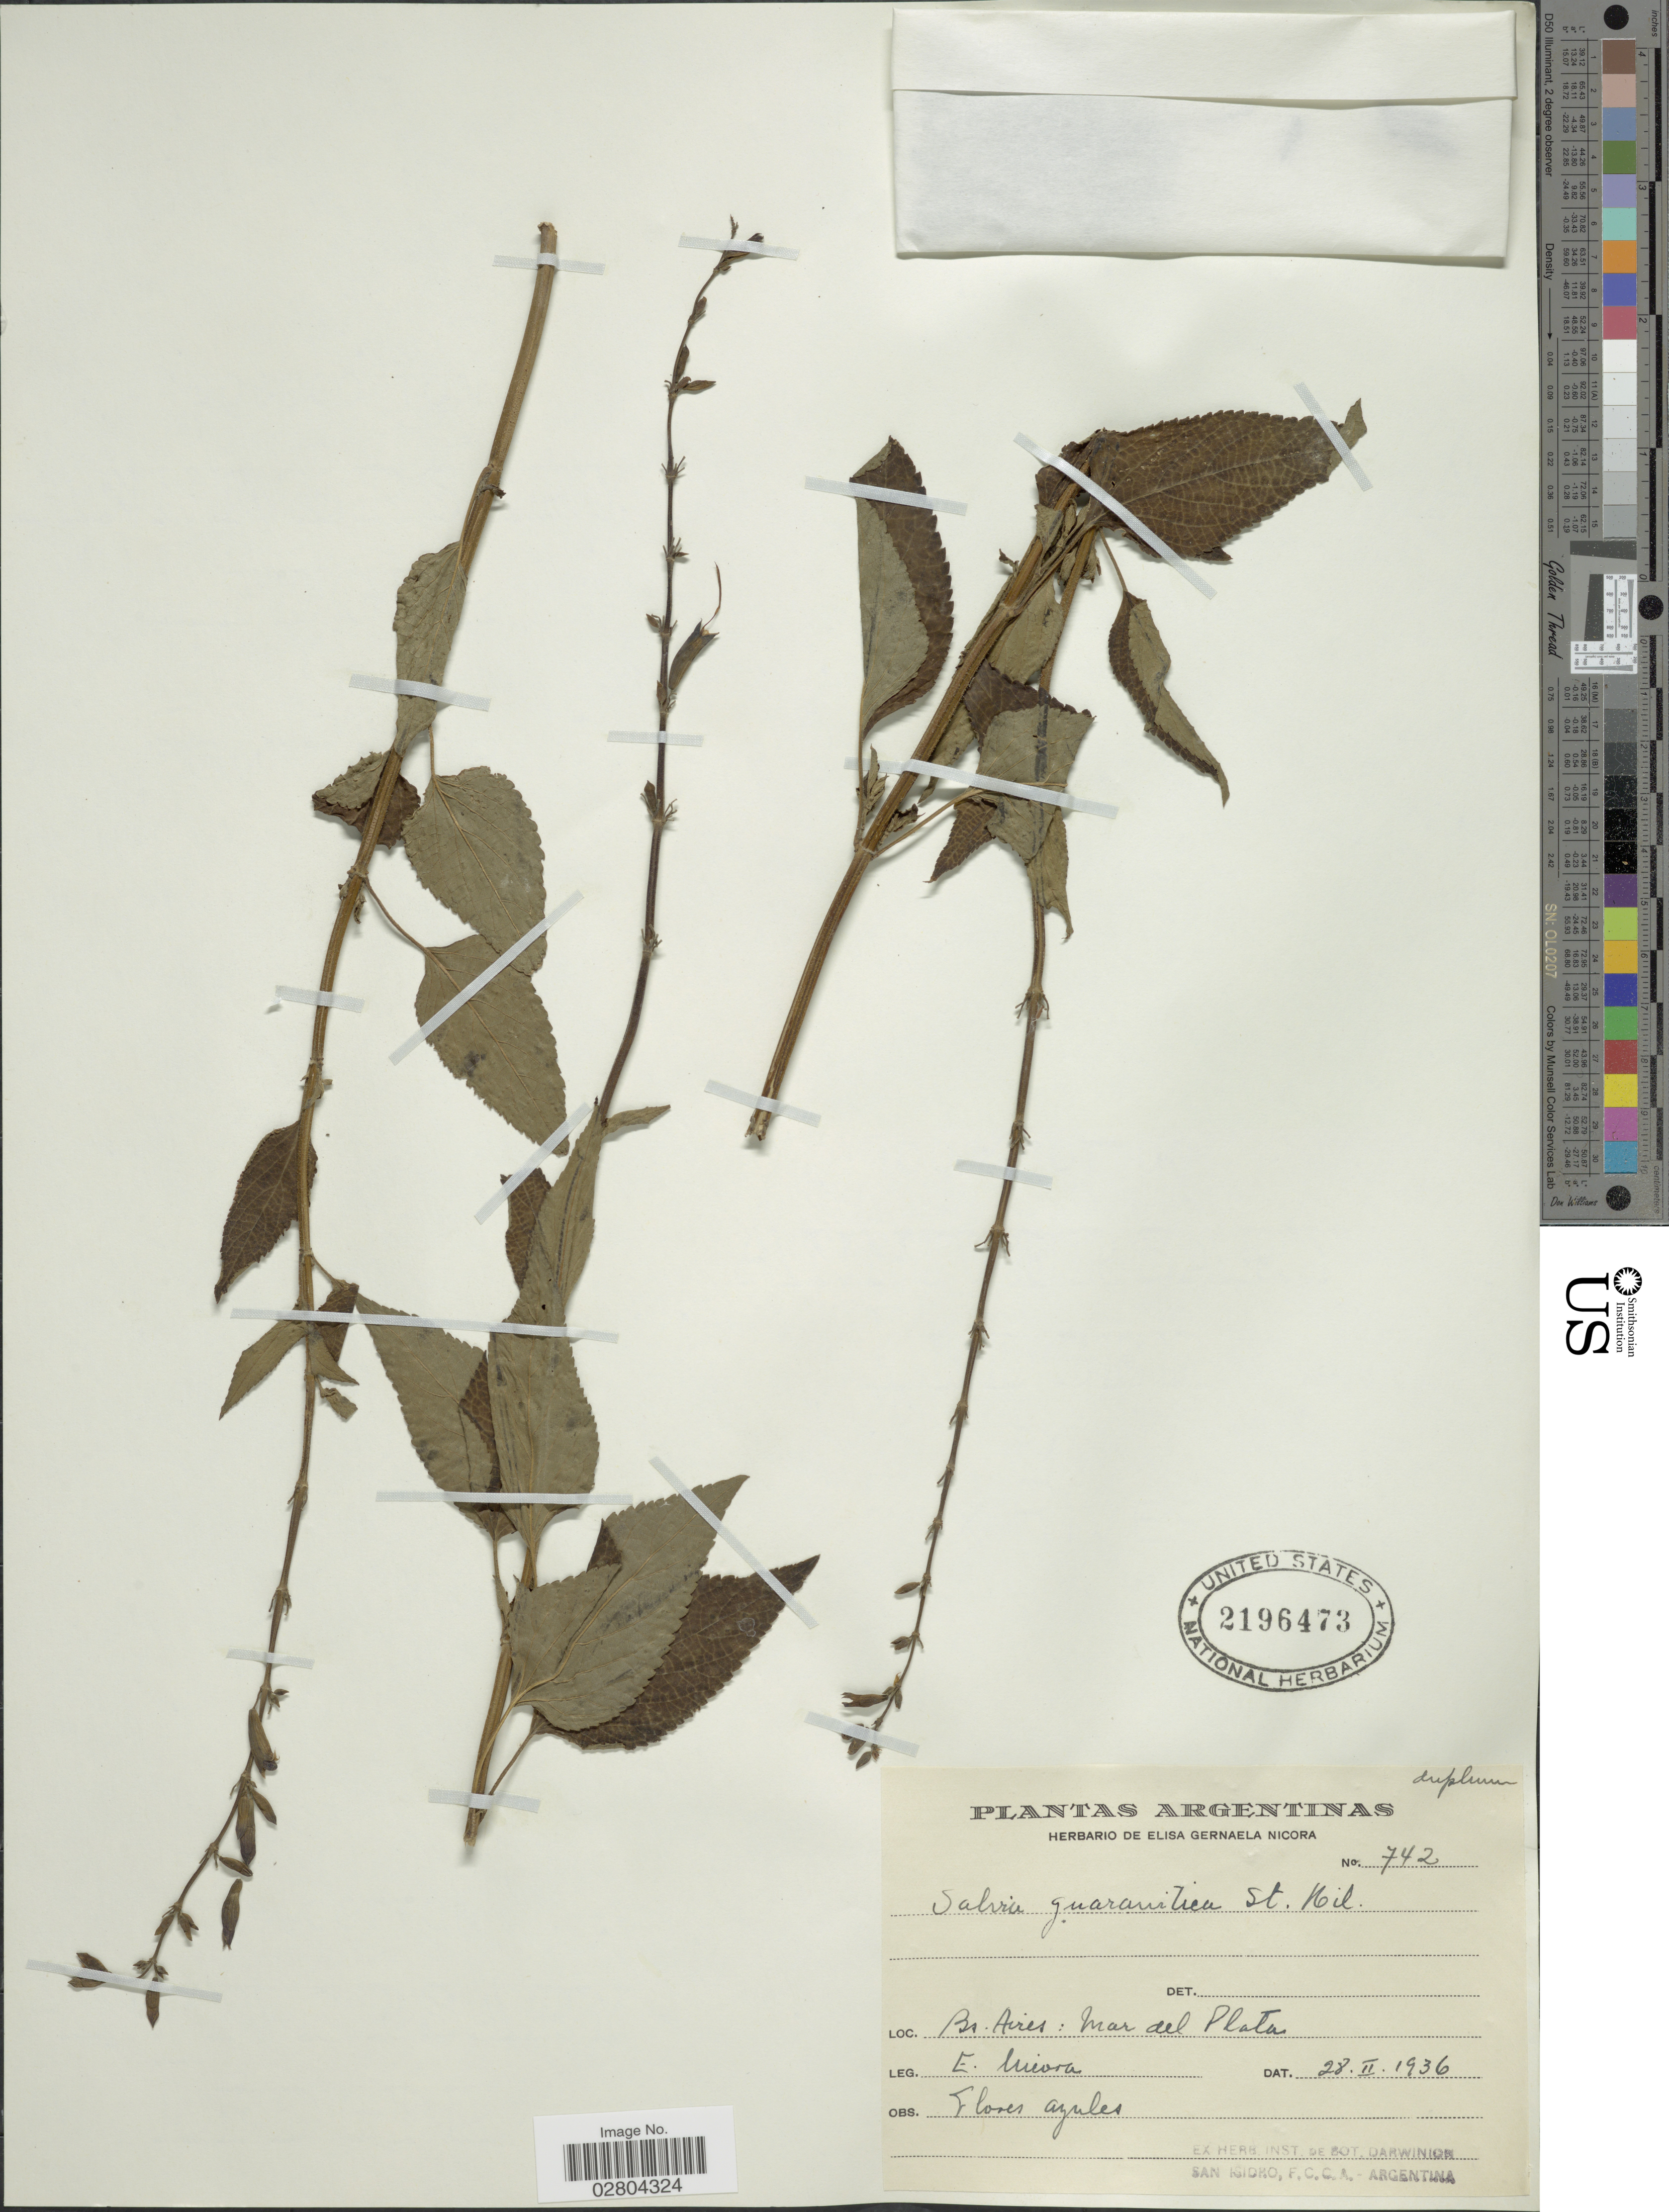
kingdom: Plantae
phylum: Tracheophyta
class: Magnoliopsida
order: Lamiales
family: Lamiaceae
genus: Salvia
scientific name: Salvia guaranitica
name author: A. St.-Hil. ex Benth.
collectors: E. G. Nicora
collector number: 742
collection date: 1936-02-28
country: Argentina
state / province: Buenos Aires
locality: Bs. Aires: Mar del Plata.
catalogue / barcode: US 2196473